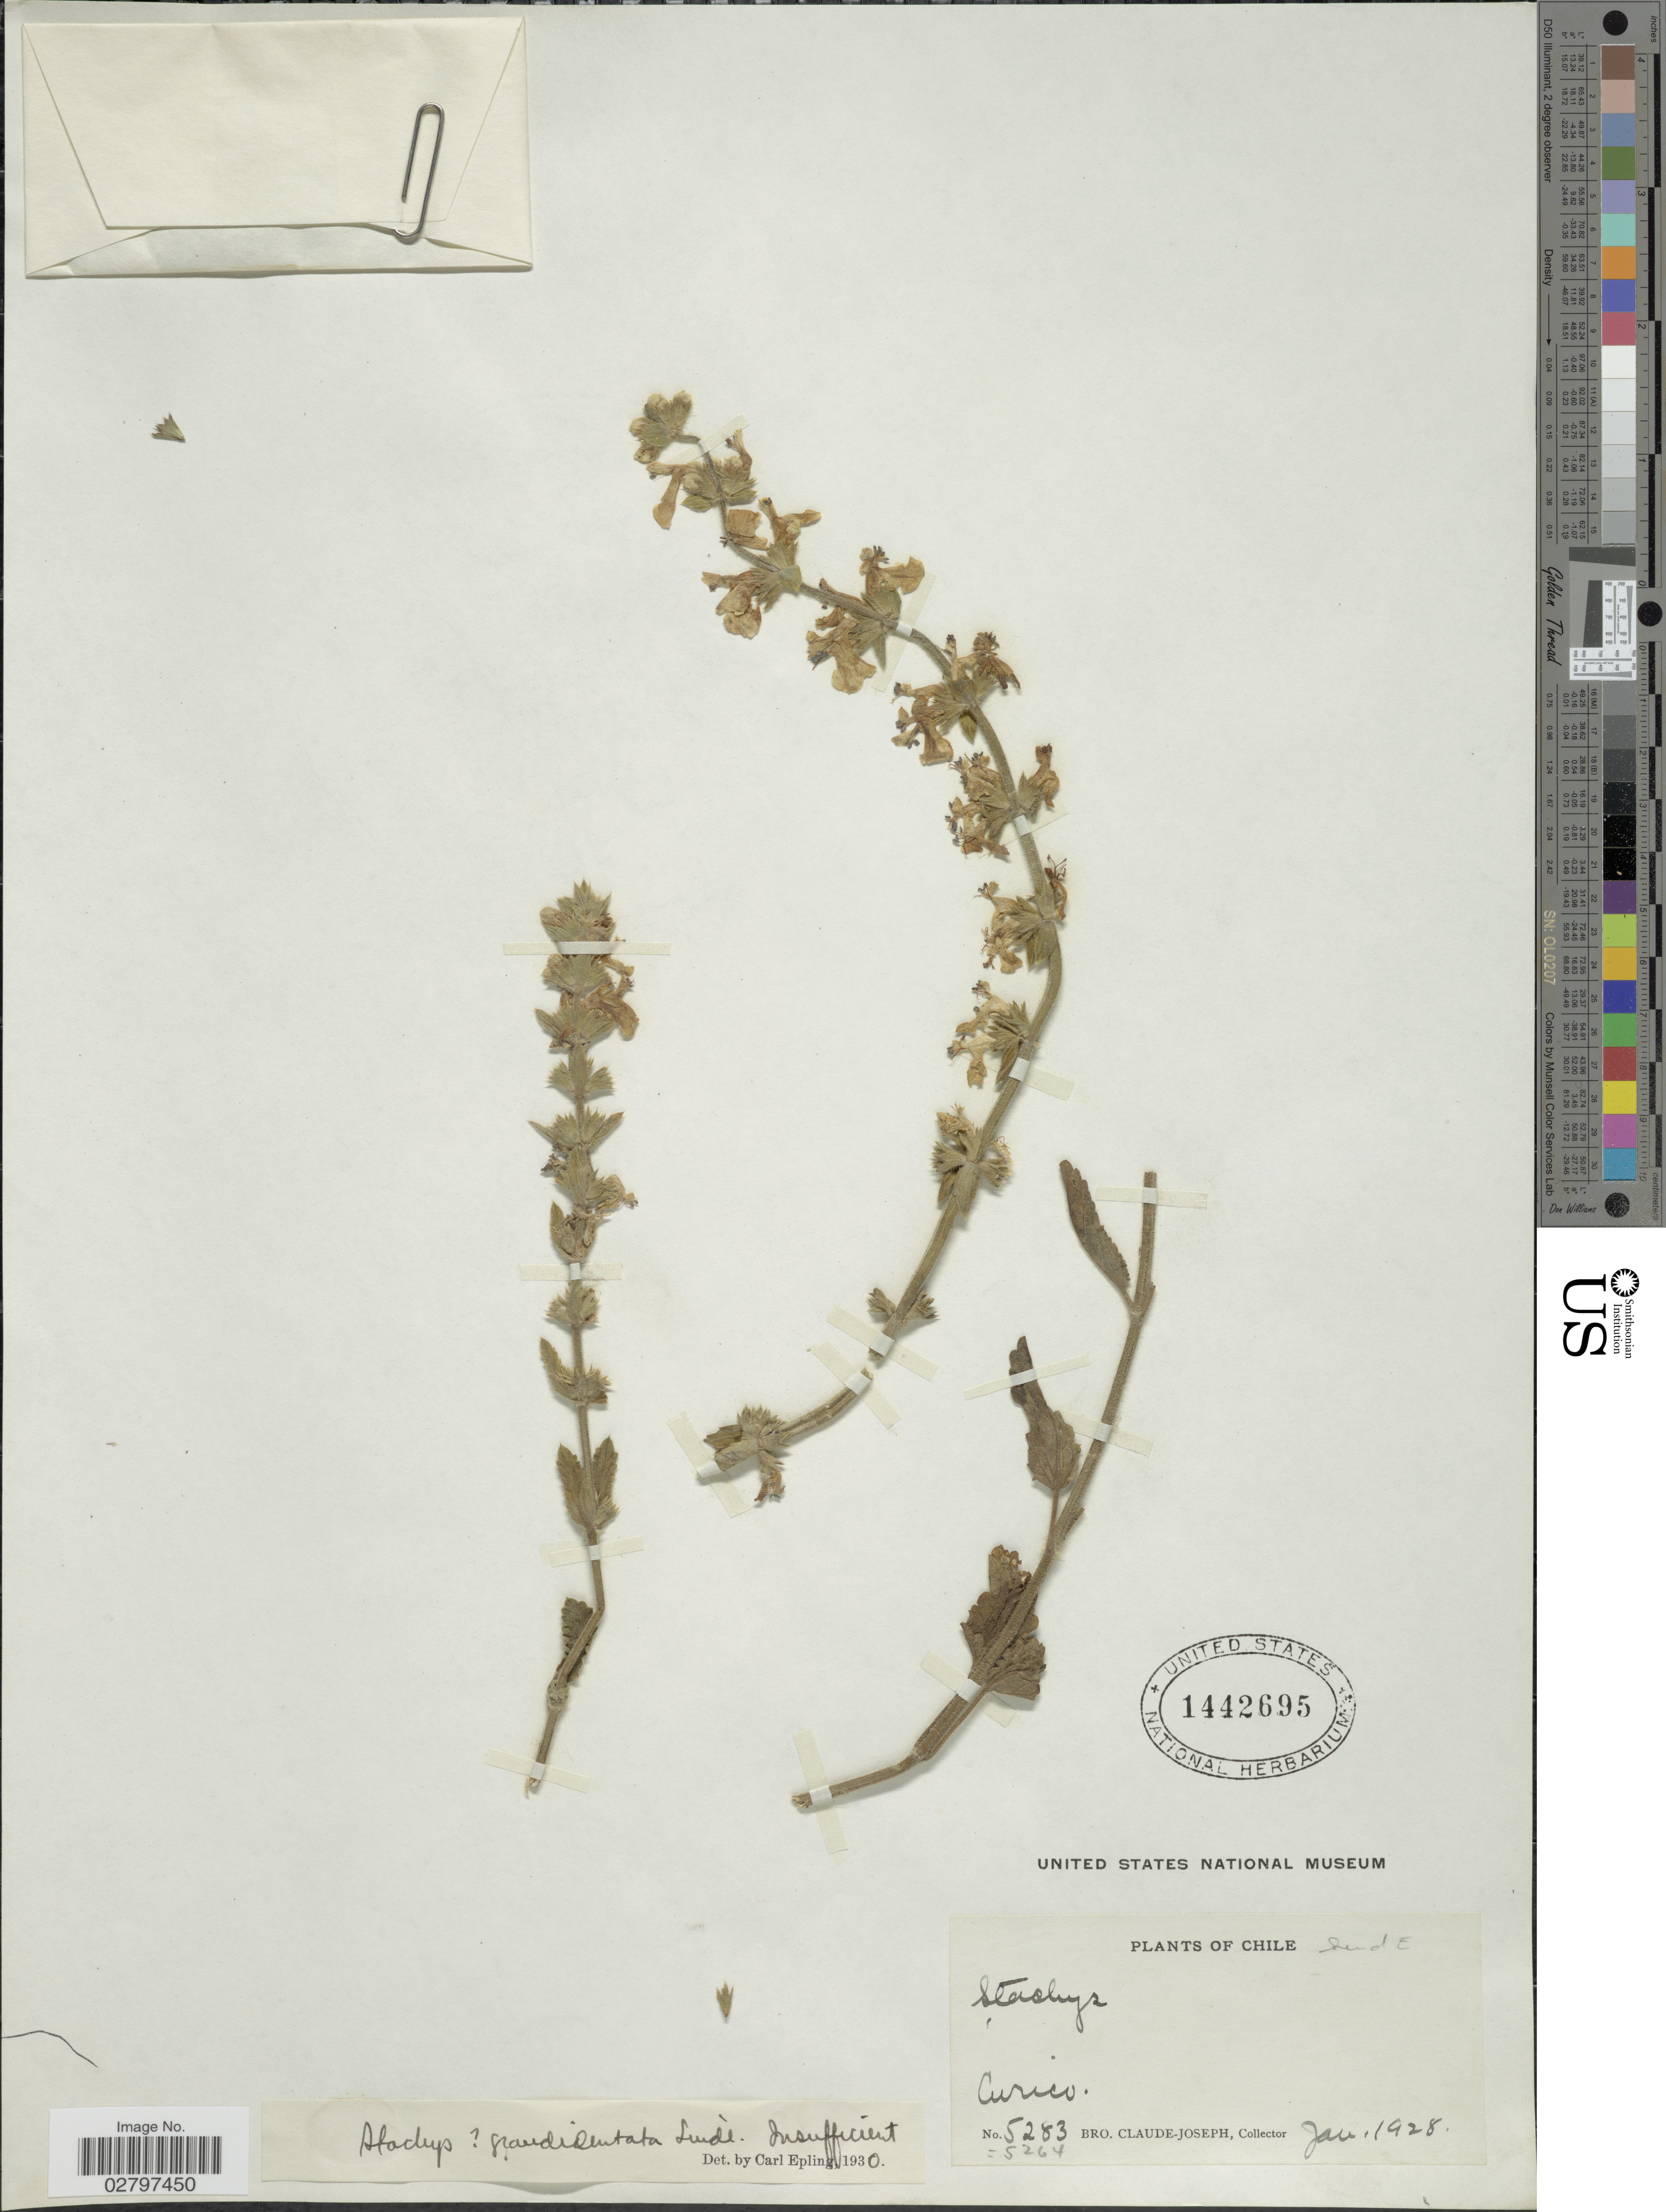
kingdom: Plantae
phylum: Tracheophyta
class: Magnoliopsida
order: Lamiales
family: Lamiaceae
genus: Stachys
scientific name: Stachys grandidentata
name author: Lindl.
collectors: Bro. Claude-Joseph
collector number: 5283/5264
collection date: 1928-01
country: Chile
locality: Curico.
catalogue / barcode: US 1442695